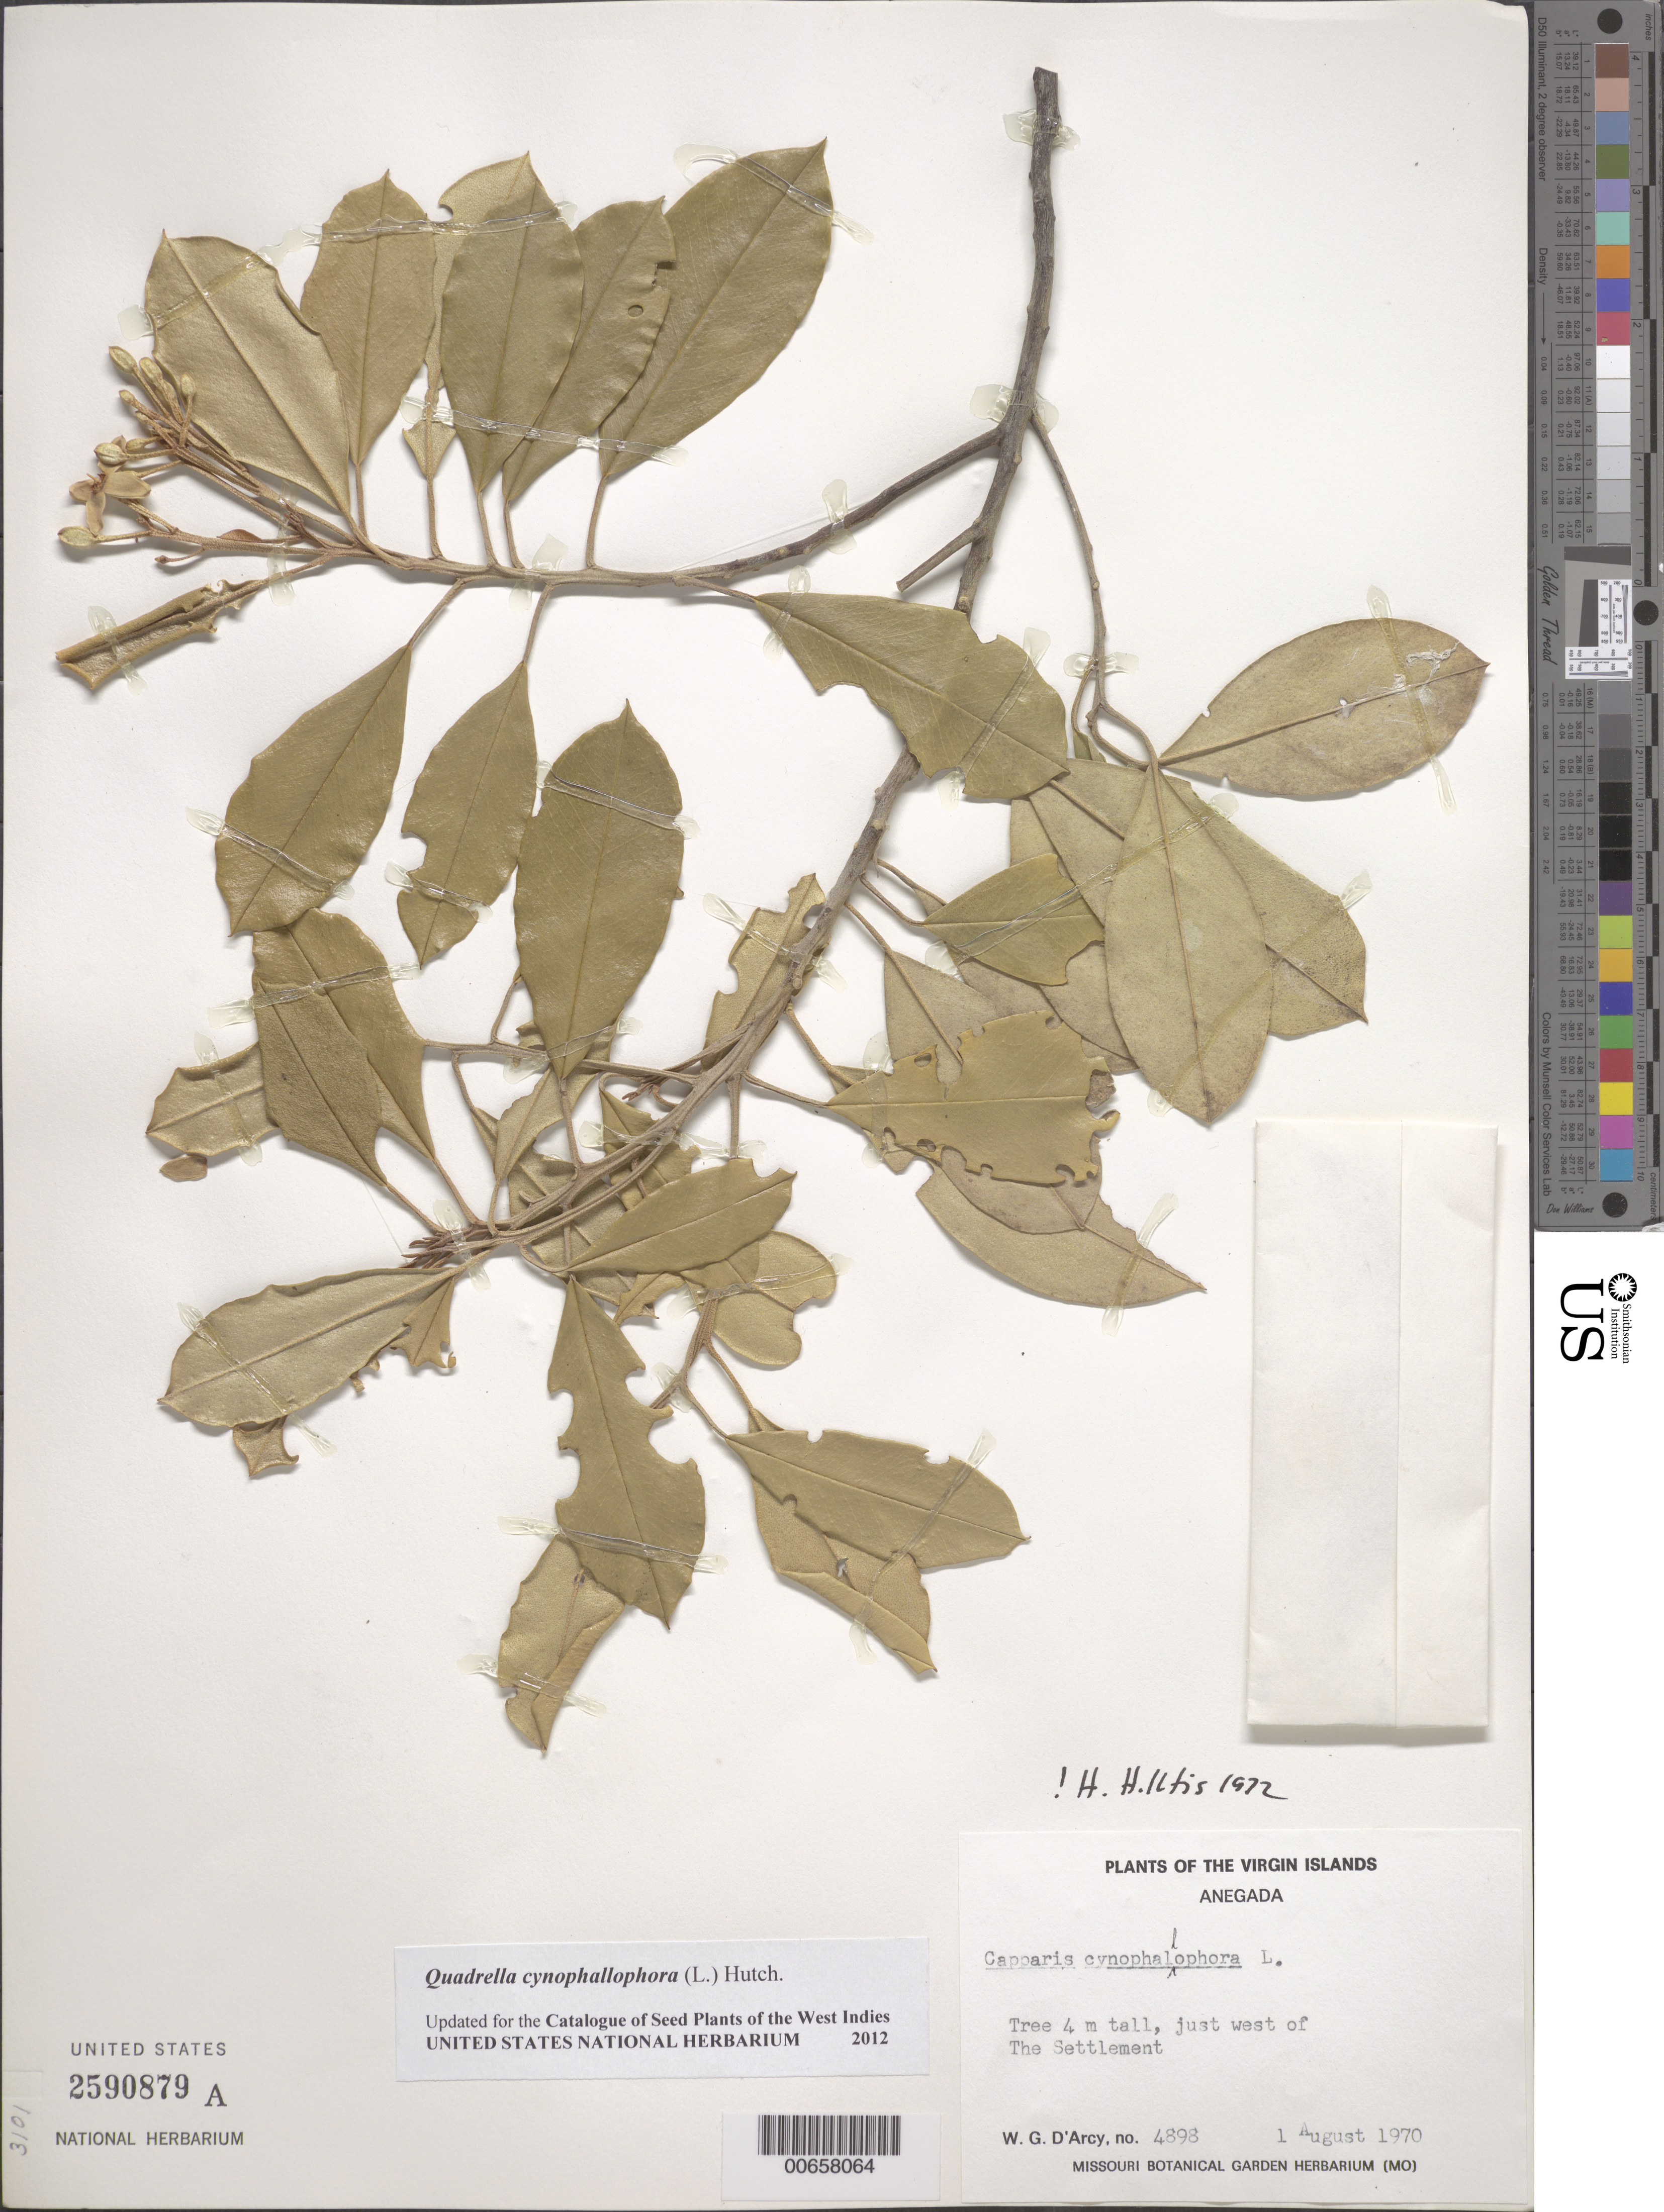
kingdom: Plantae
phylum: Tracheophyta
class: Magnoliopsida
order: Brassicales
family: Capparaceae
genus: Capparis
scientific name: Capparis cynophallophora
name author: L.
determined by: Iltis, Hugh Hellmut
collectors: W. G. D'Arcy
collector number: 4898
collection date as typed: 01 Aug 1970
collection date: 1970-08-01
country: British Virgin Islands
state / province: Anegada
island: Anegada Island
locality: The Settlement, just W of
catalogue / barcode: US 2590879A